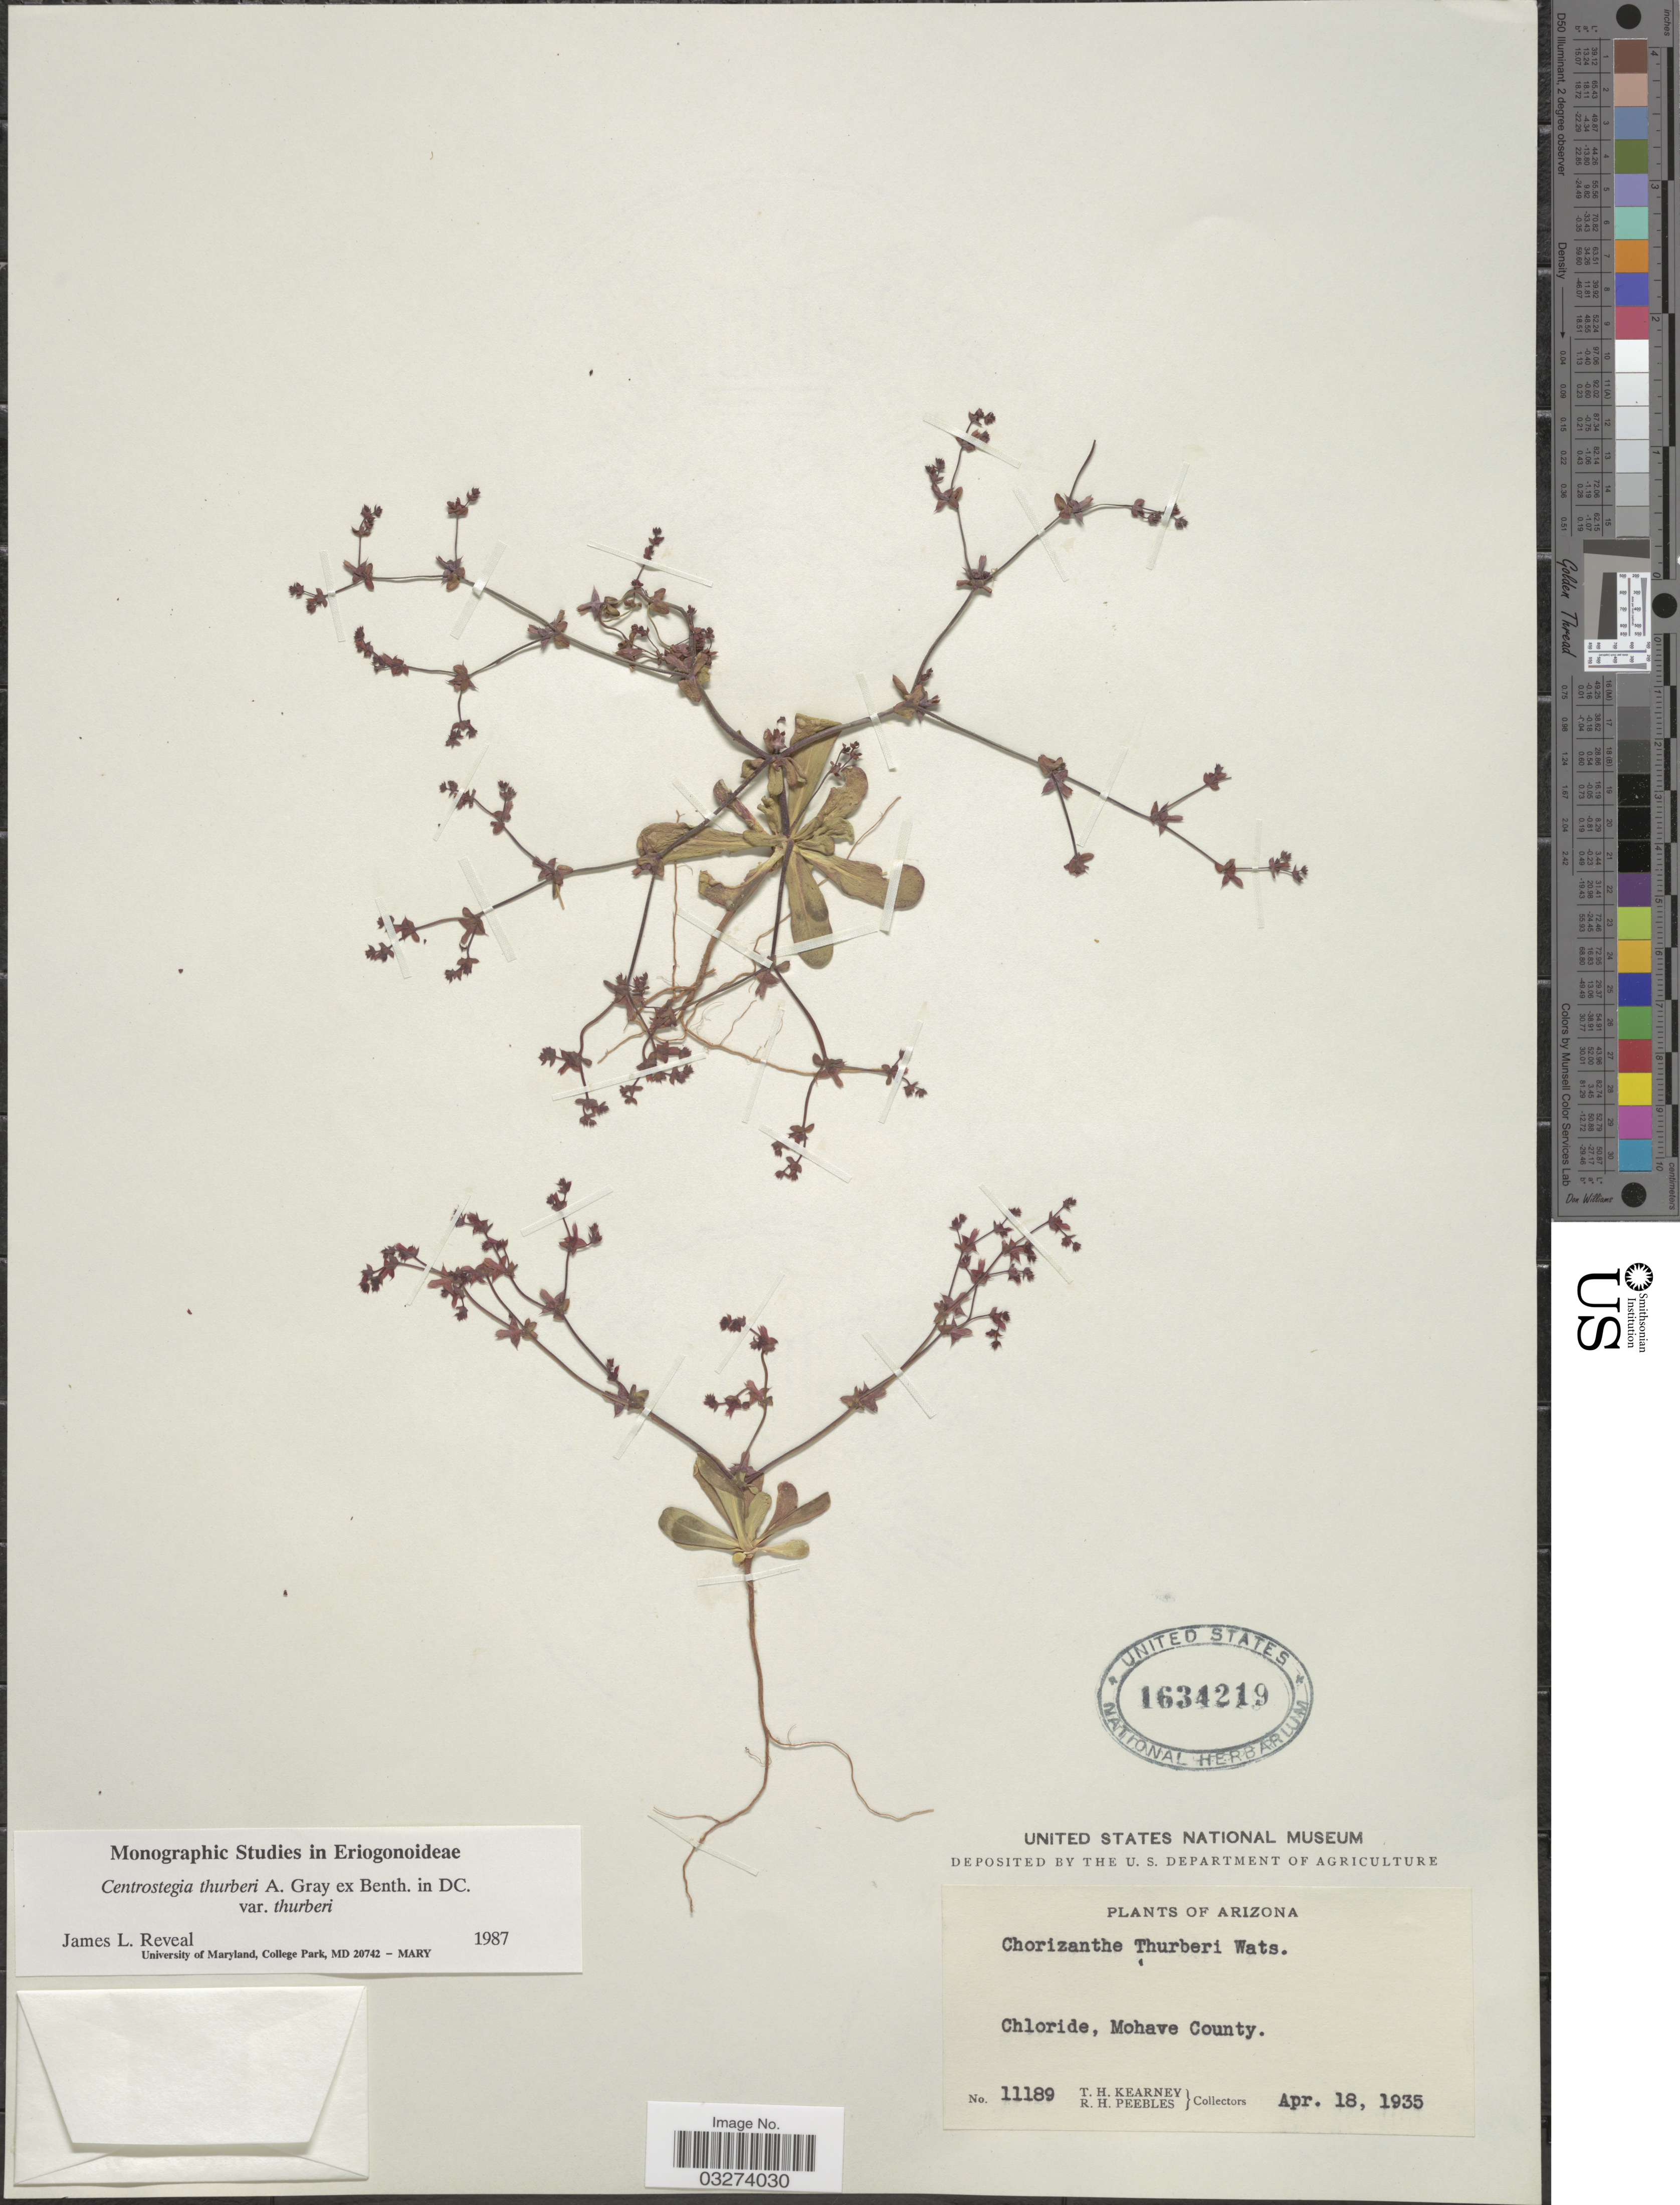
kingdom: Plantae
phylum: Tracheophyta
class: Magnoliopsida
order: Caryophyllales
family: Polygonaceae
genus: Centrostegia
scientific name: Centrostegia thurberi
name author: A. Gray ex Benth.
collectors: T. H. Kearney & R. H. Peebles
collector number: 11189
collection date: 1935-04-18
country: United States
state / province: Arizona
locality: Chloride, Mohave County.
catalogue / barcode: US 1634219